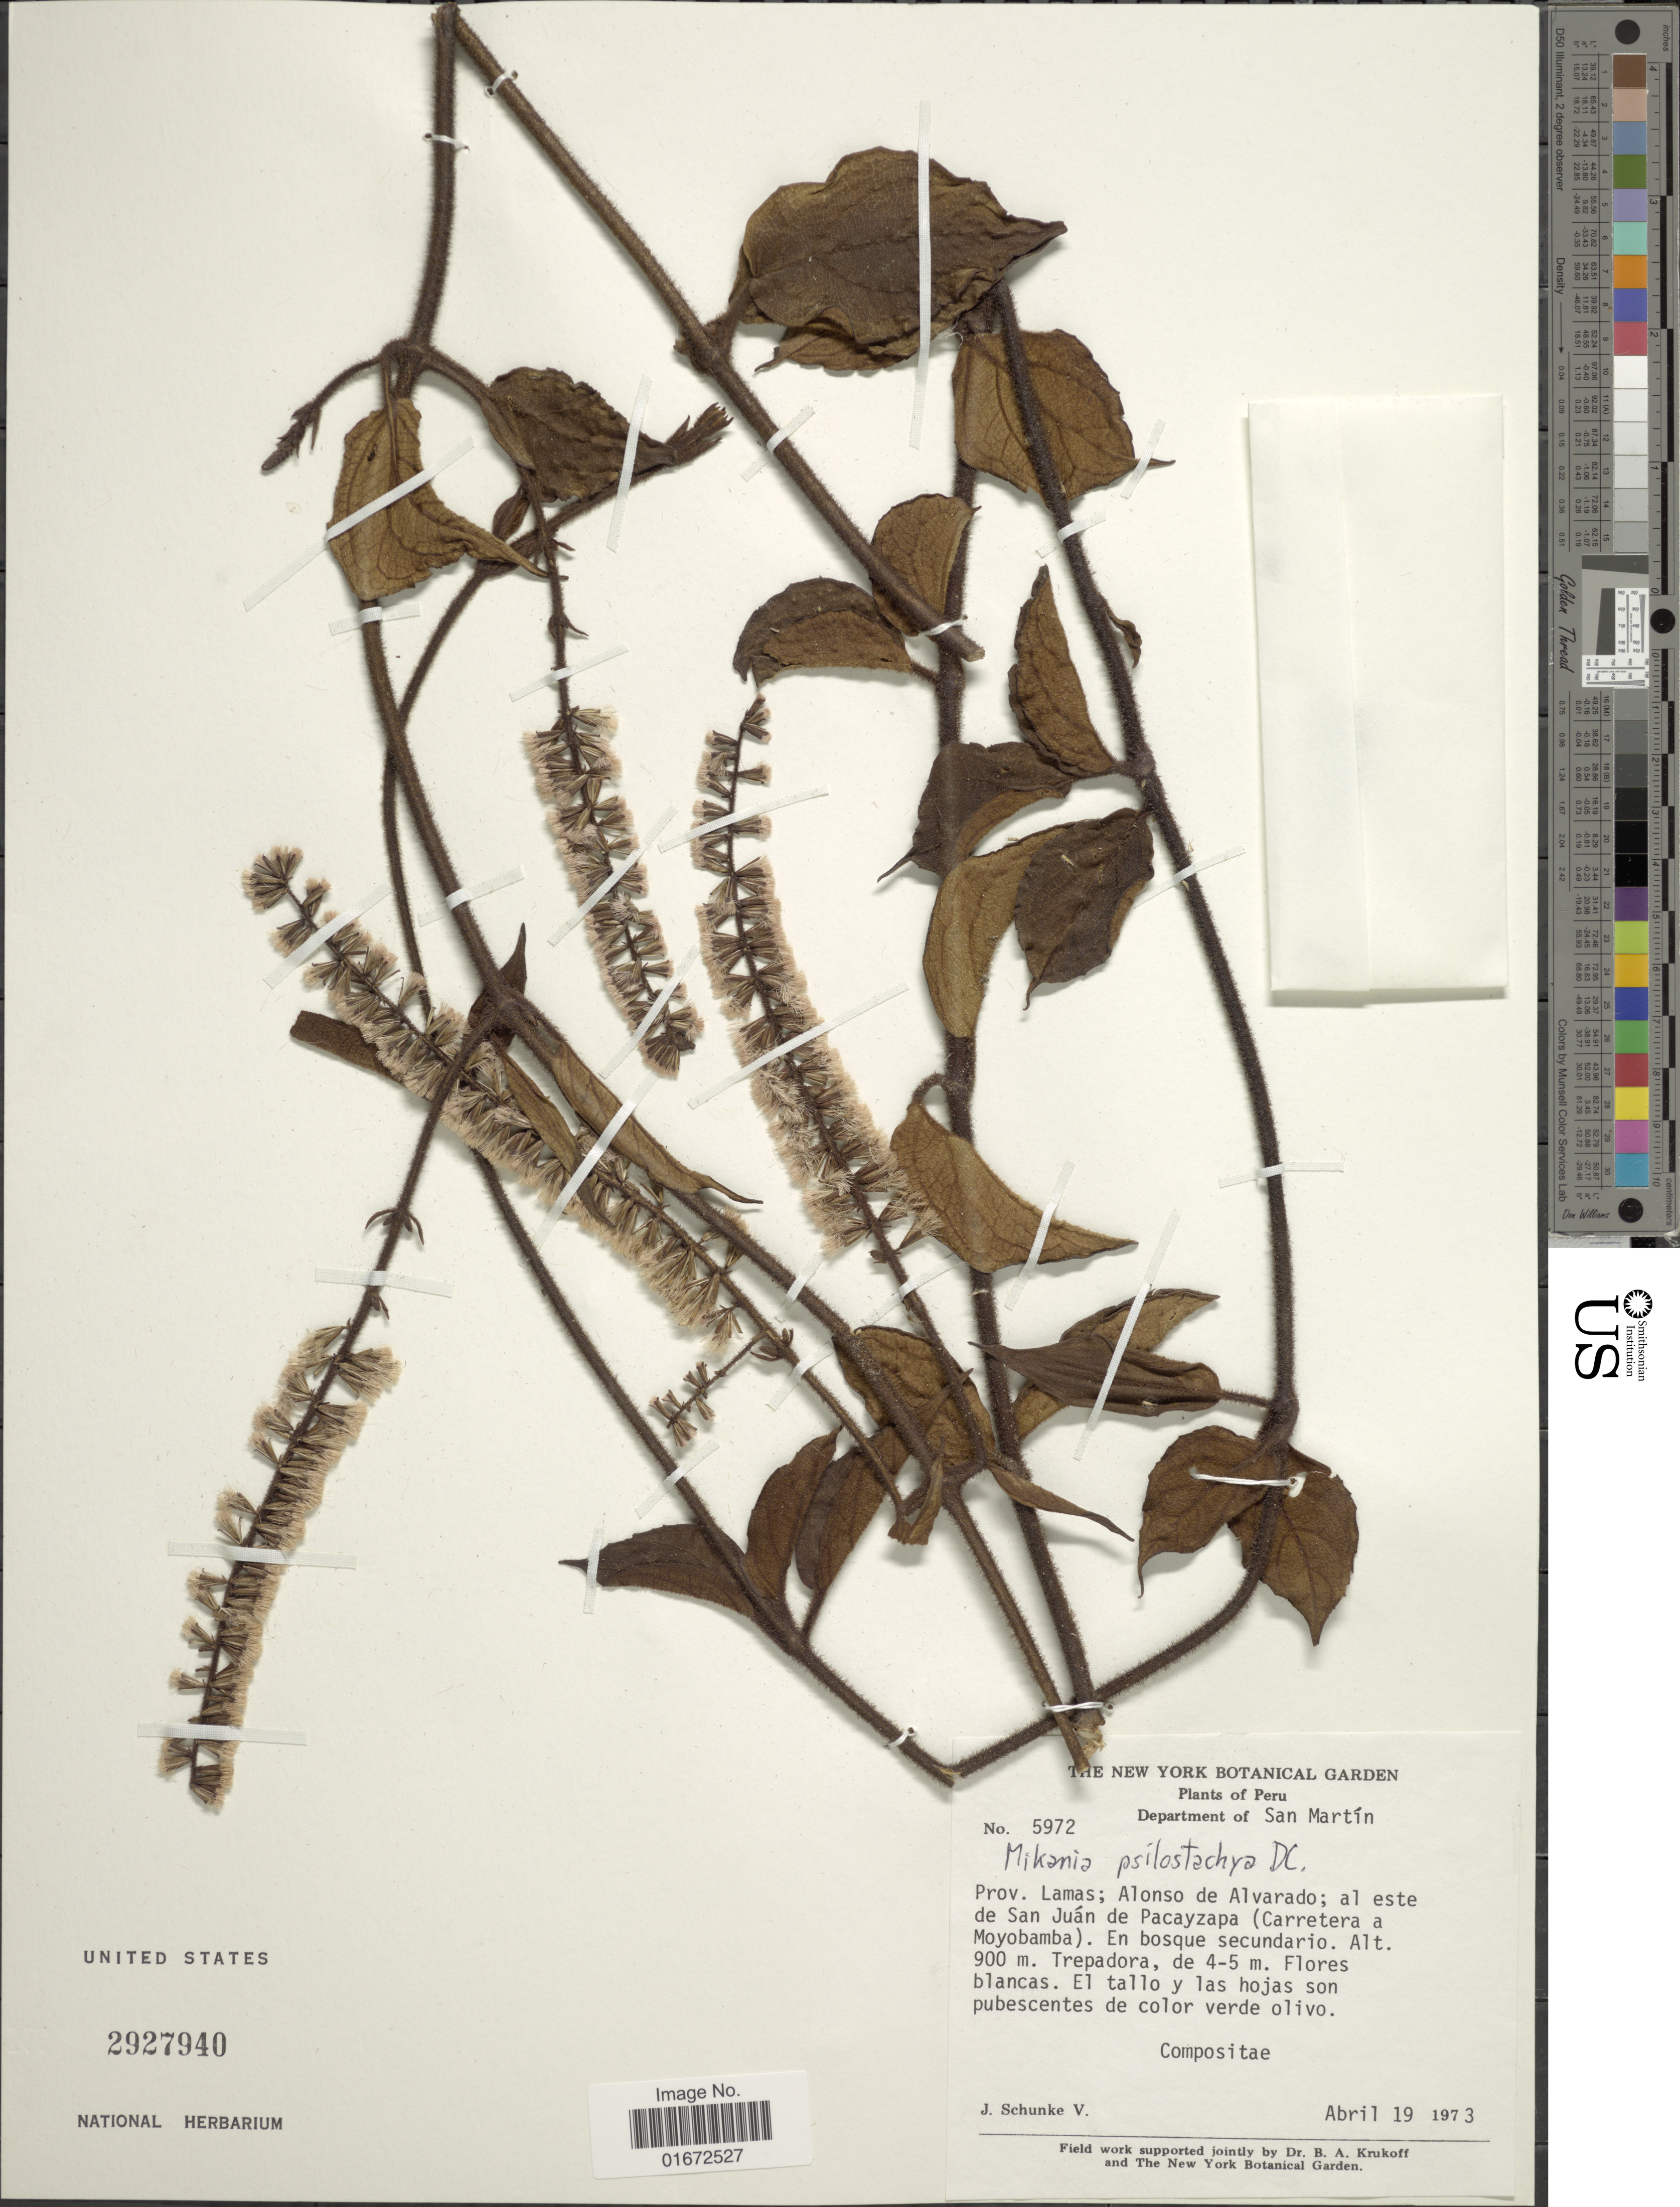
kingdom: Plantae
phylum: Tracheophyta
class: Magnoliopsida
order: Asterales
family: Asteraceae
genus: Mikania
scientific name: Mikania psilostachya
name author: DC.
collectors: J. Schunke Vigo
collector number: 5972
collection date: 1973-04-19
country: Peru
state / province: San Martín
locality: Department of San Martín. Prov. Lamas: Alonso de Alvarado; al este de San Juán de Pacayzapa (Carretera a Moyobamba)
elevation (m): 900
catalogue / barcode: US 2927940